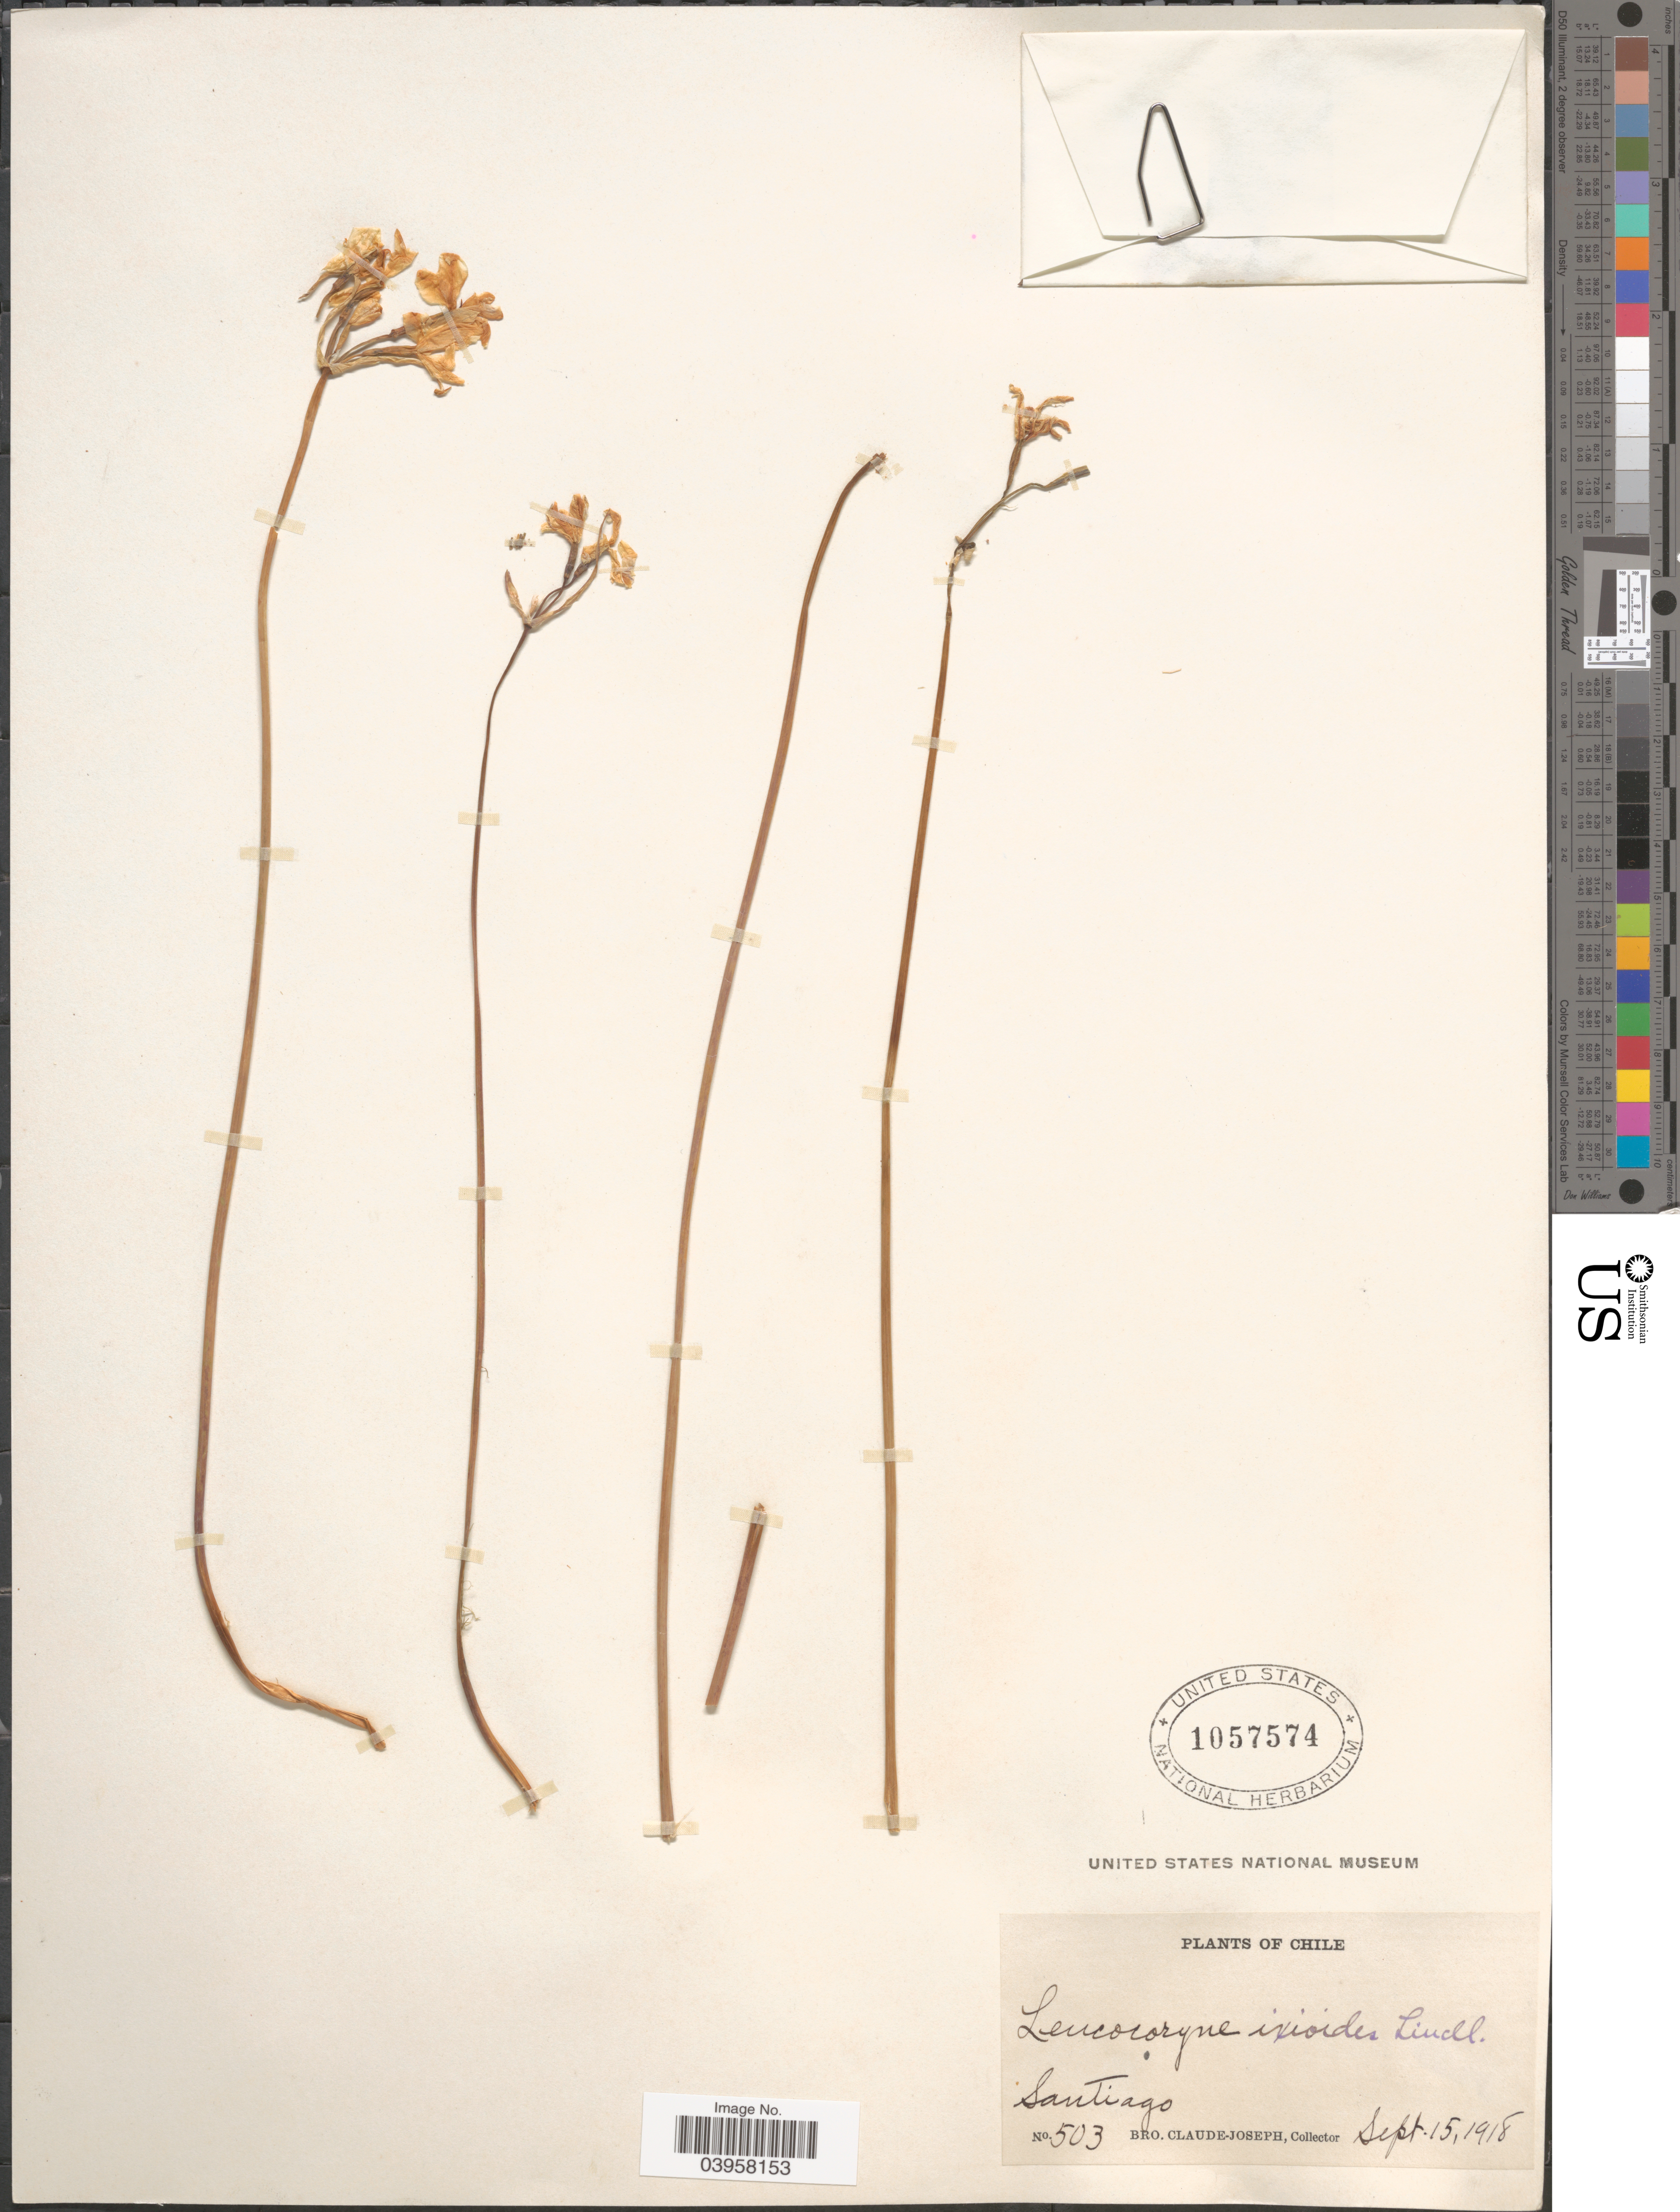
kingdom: Plantae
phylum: Tracheophyta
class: Liliopsida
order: Asparagales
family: Amaryllidaceae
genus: Leucocoryne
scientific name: Leucocoryne ixioides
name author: Lindl.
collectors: Bro. Claude-Joseph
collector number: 503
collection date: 1918-09-15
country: Chile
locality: Santiago.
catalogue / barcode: US 1057574